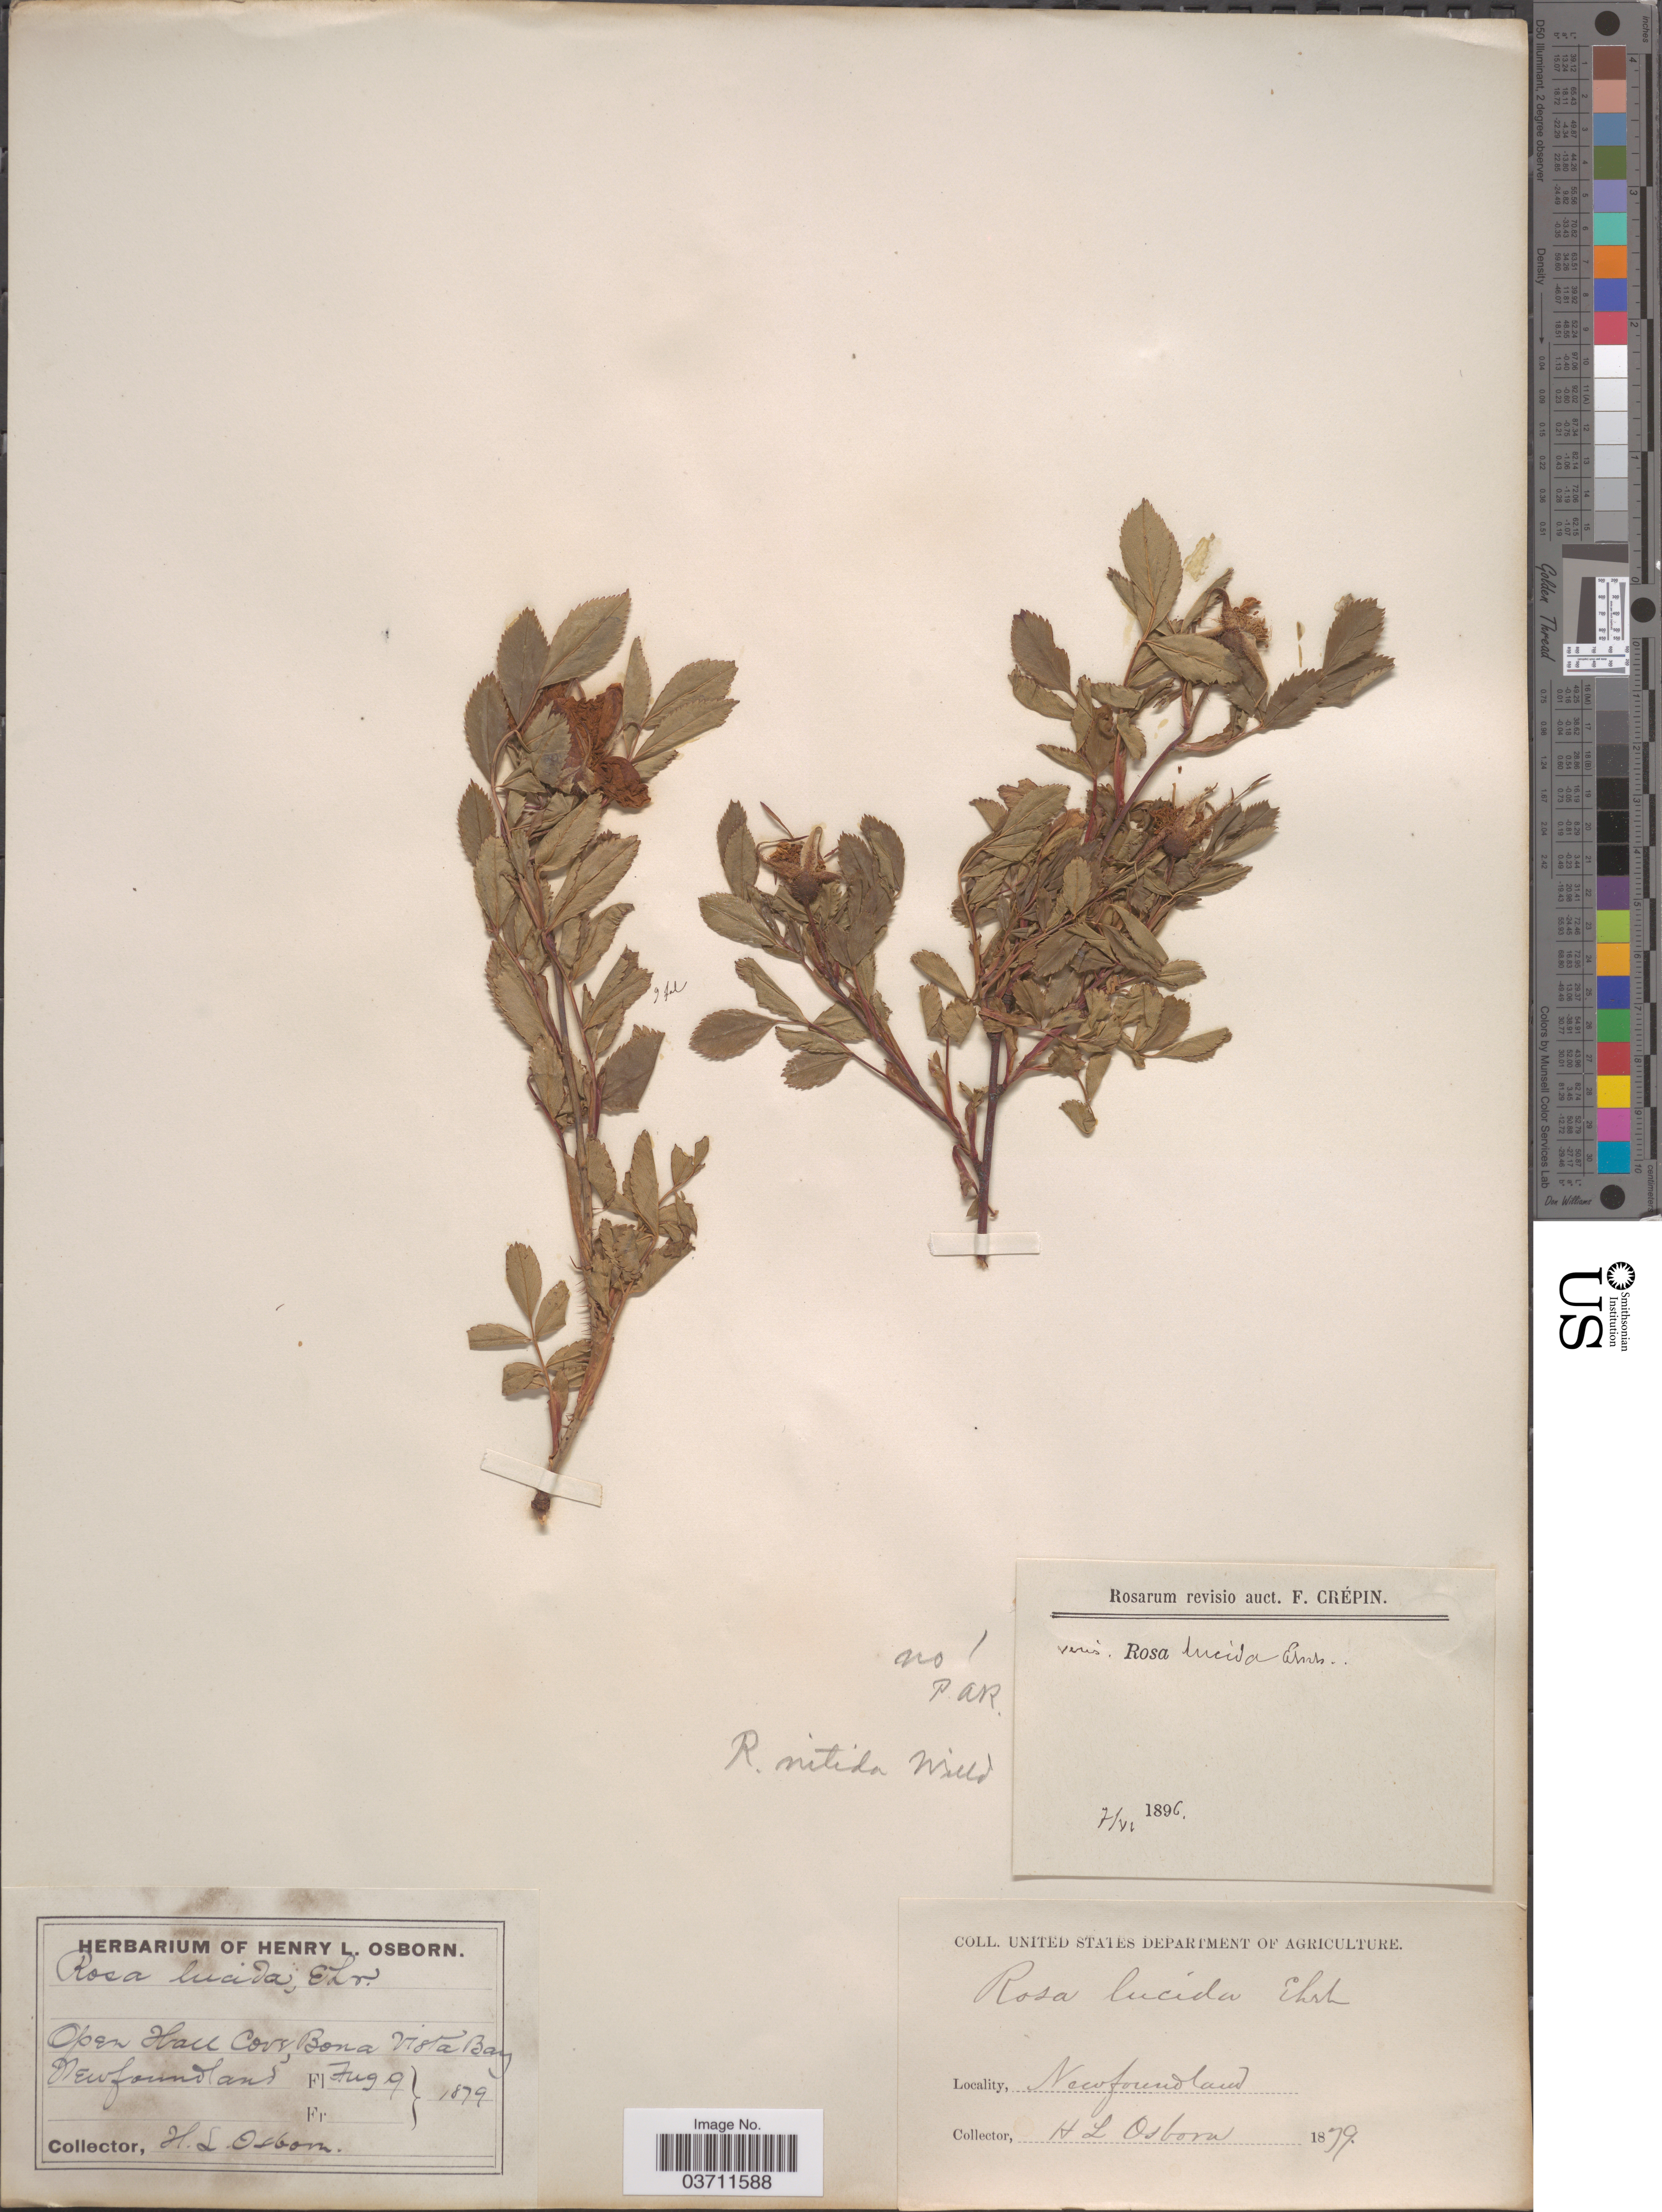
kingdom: Plantae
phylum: Tracheophyta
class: Magnoliopsida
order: Rosales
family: Rosaceae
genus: Rosa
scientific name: Rosa nitida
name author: Willd.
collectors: H. Osborn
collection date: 1879-08-09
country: Canada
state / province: Newfoundland and Labrador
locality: Open Hall Cove, Bona Vista Bay.